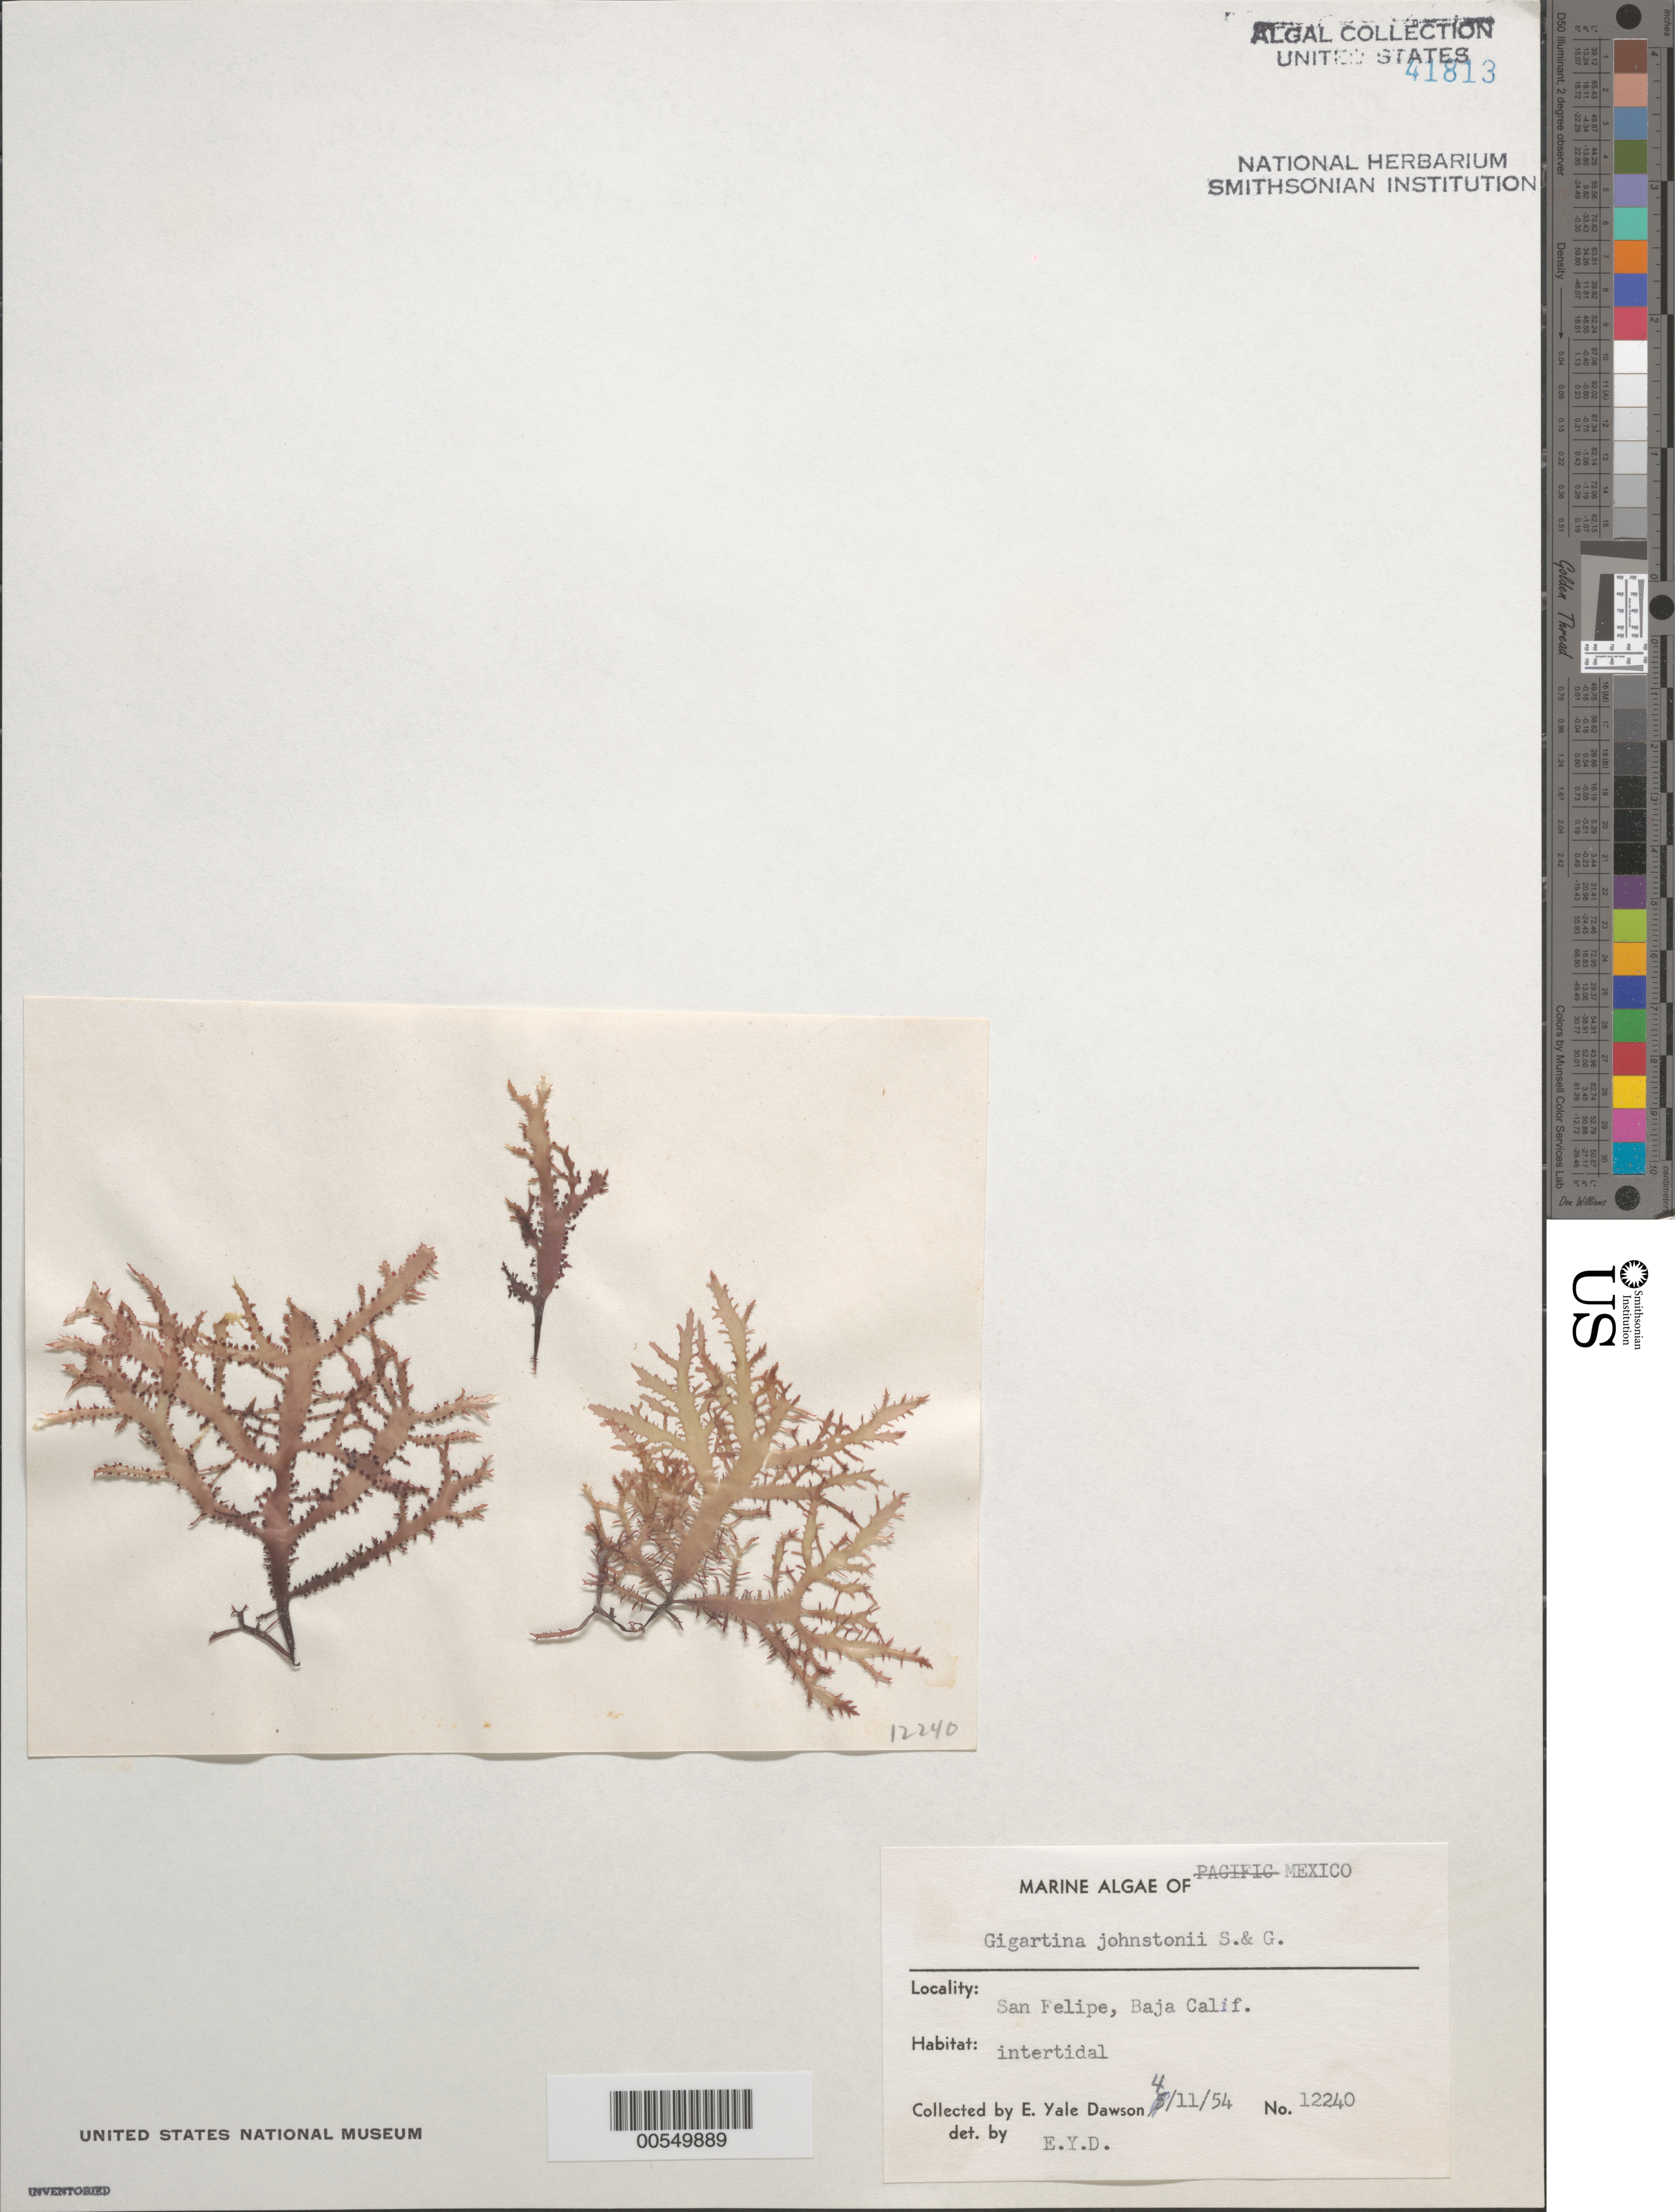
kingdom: Plantae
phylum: Rhodophyta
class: Florideophyceae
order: Gigartinales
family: Gigartinaceae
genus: Chondracanthus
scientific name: Chondracanthus squarrulosus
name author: (Setch. & N.L. Gardner) J.R. Hughey et al.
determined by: Algae name updating Project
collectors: E. Y. Dawson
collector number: EYD 12240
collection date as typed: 11 Apr 1954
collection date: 1954-04-11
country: Mexico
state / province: Baja California Norte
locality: San Felipe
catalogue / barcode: US 41813